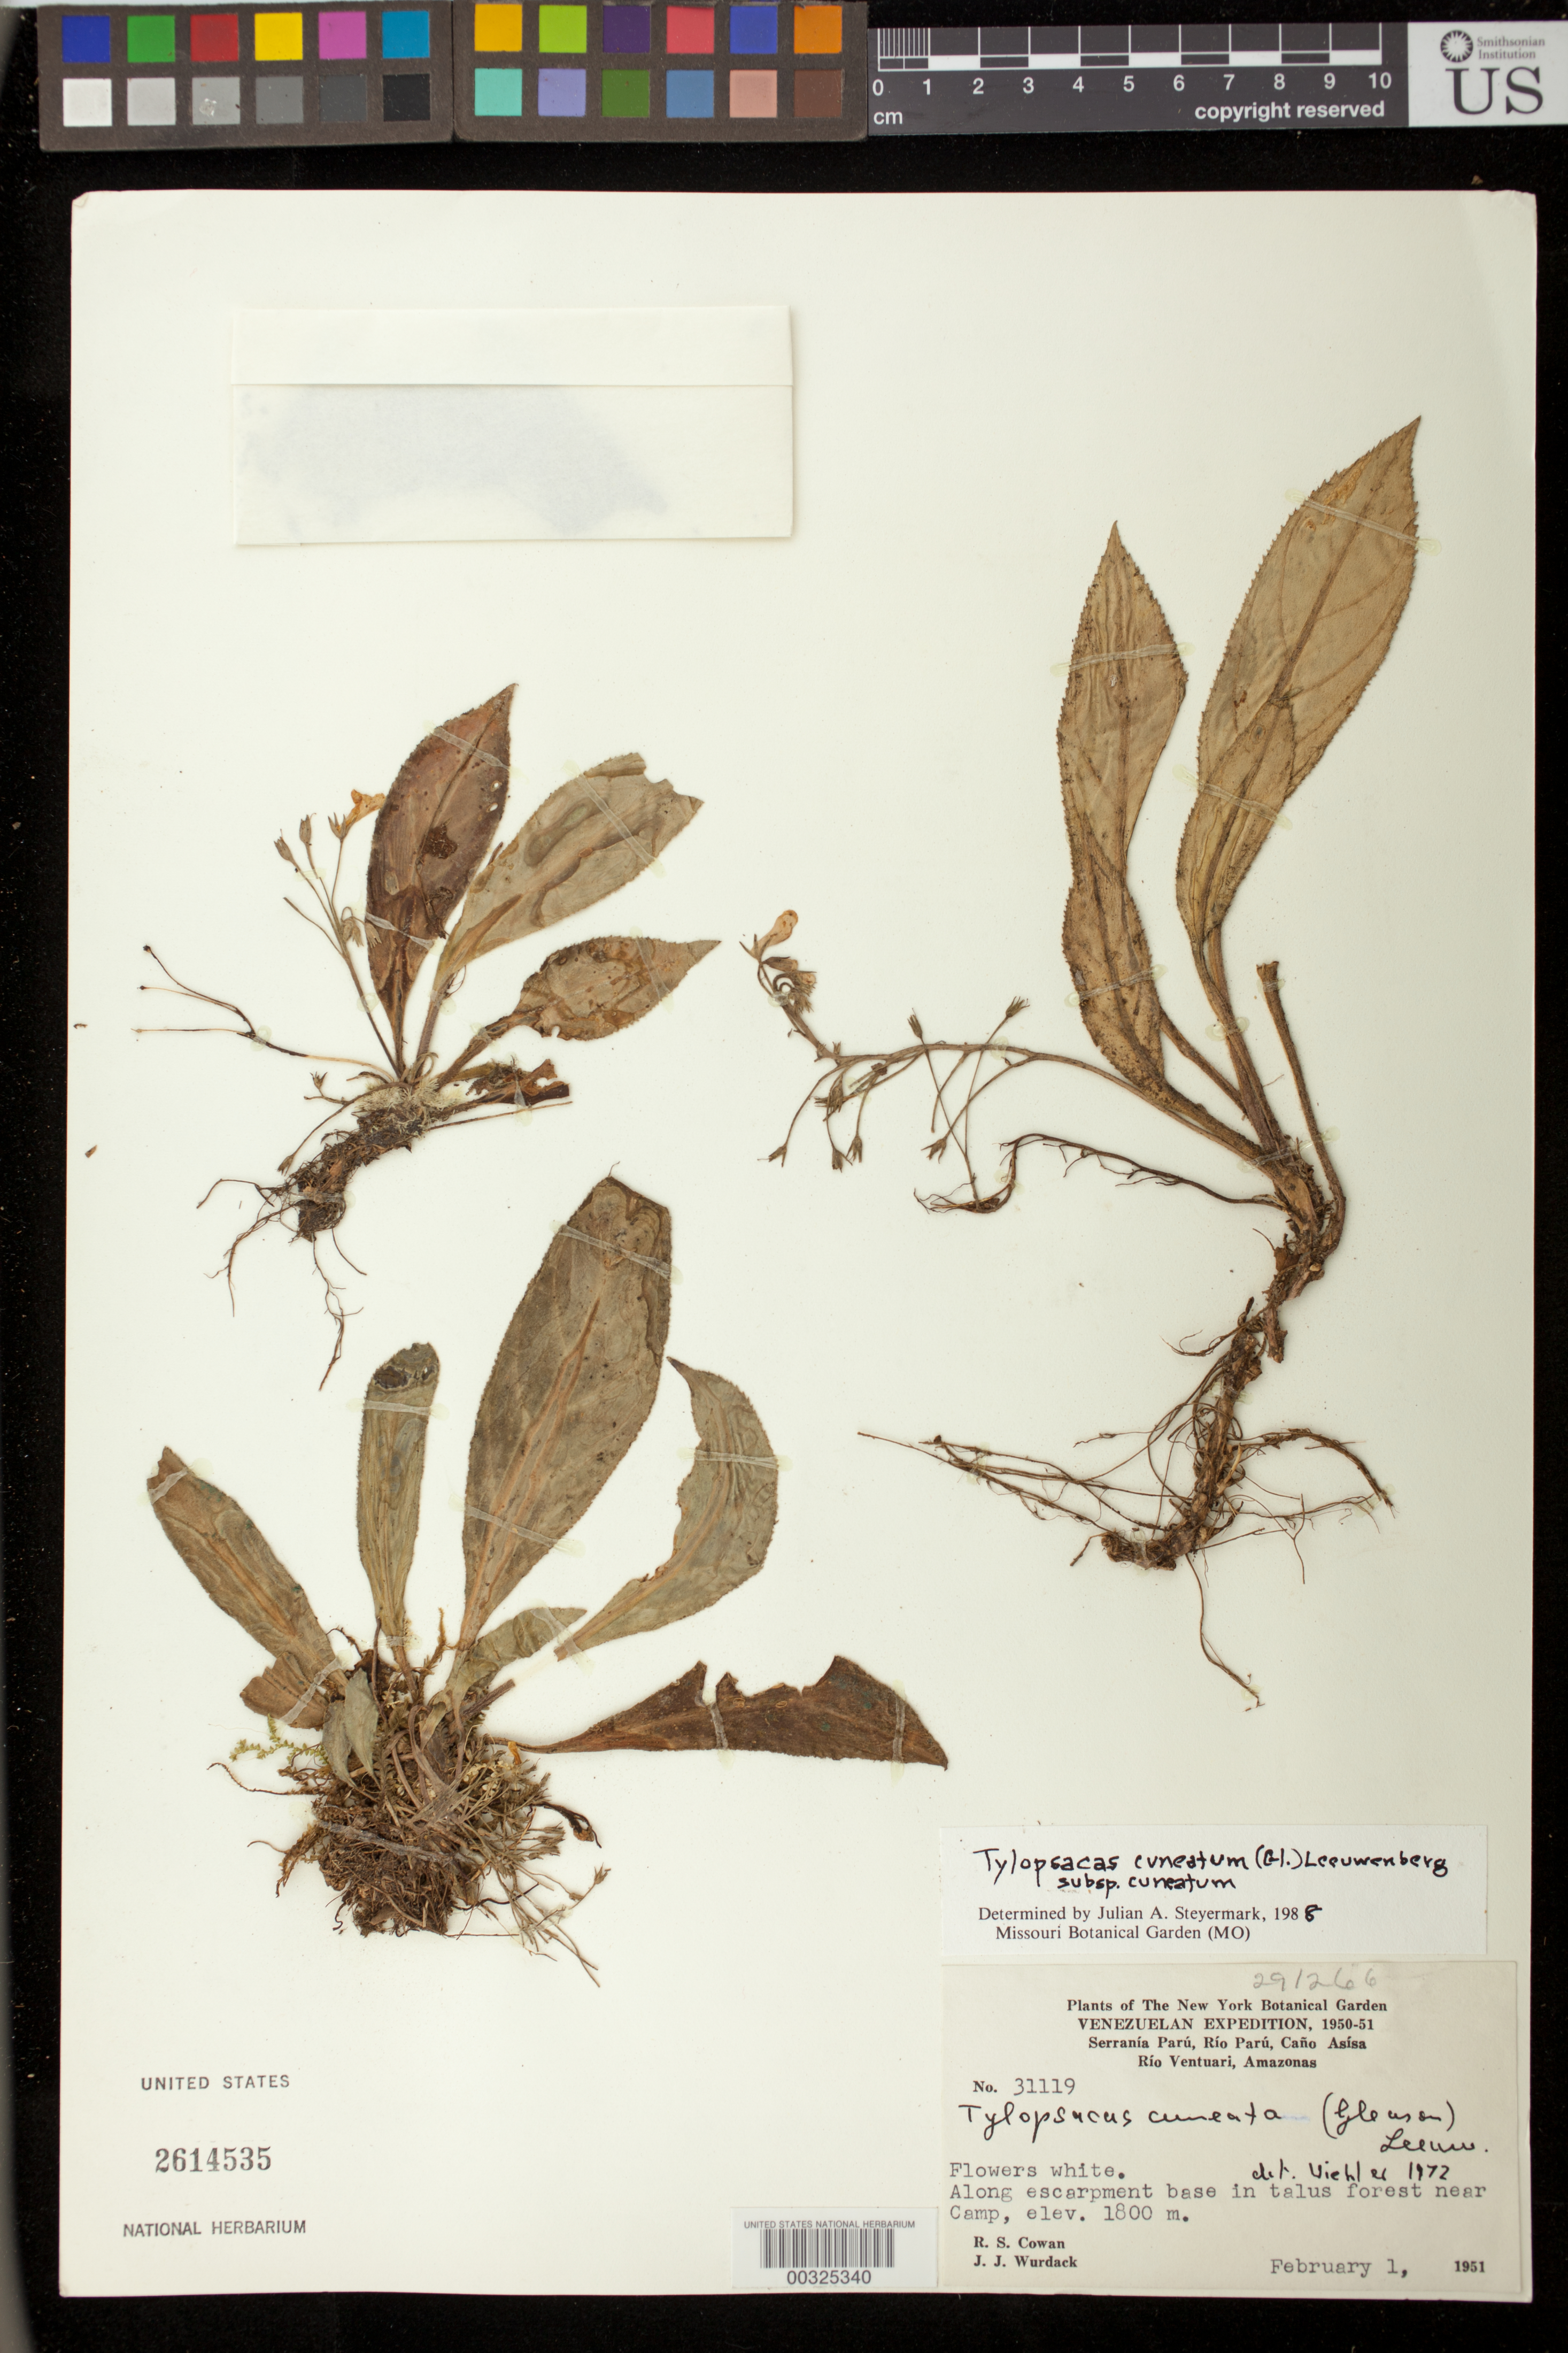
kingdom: Plantae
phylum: Tracheophyta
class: Magnoliopsida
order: Lamiales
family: Gesneriaceae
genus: Tylopsacas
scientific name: Tylopsacas cuneata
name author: (Gleason) Leeuwenb.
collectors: R. S. Cowan & J. J. Wurdack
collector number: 31119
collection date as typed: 01 Feb 1951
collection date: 1951-02-01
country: Venezuela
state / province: Amazonas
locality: Serrania Paru, Rio Paru, Cano Asisa, Rio Venturari, near camp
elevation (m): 1800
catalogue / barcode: US 2614535